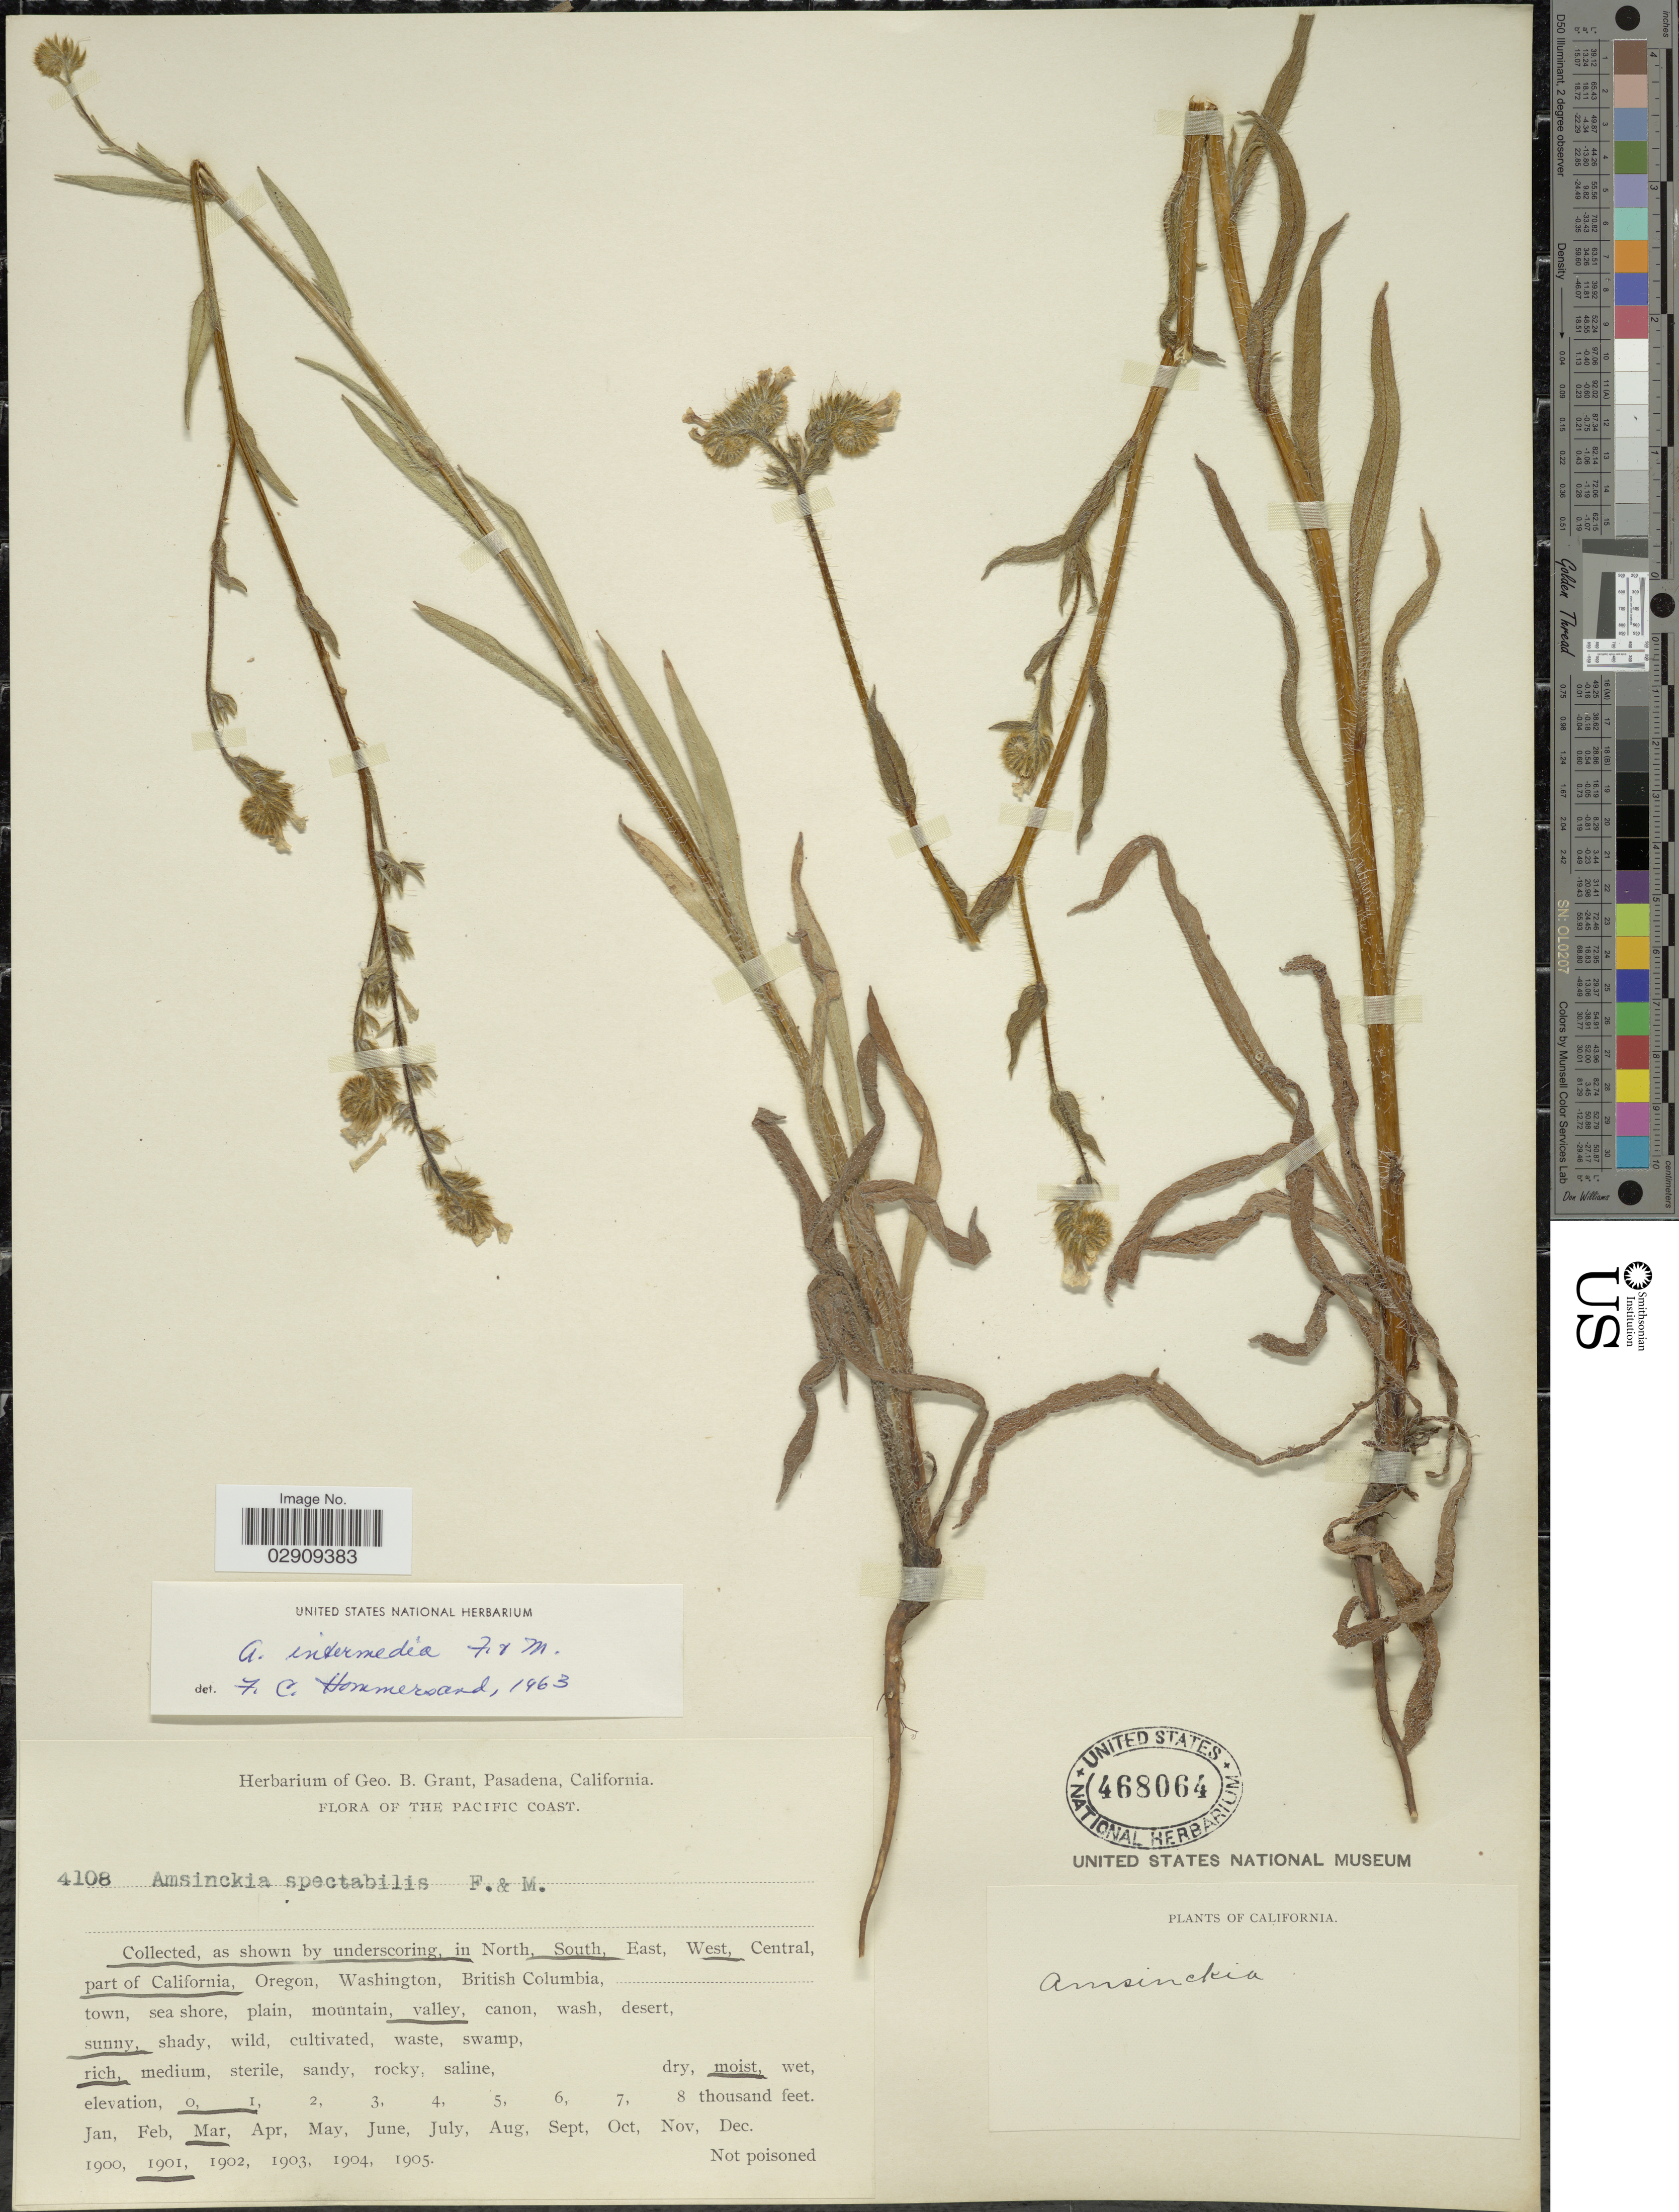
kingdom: Plantae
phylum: Tracheophyta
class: Magnoliopsida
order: Boraginales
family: Boraginaceae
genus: Amsinckia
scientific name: Amsinckia menziesii var. intermedia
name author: (Fisch. & C.A. Mey.) Ganders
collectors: ex herb. Geo. B. Grant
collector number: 4108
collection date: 1901-03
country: United States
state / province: California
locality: Pacific coast. South, West part of California.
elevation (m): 0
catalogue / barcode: US 468064